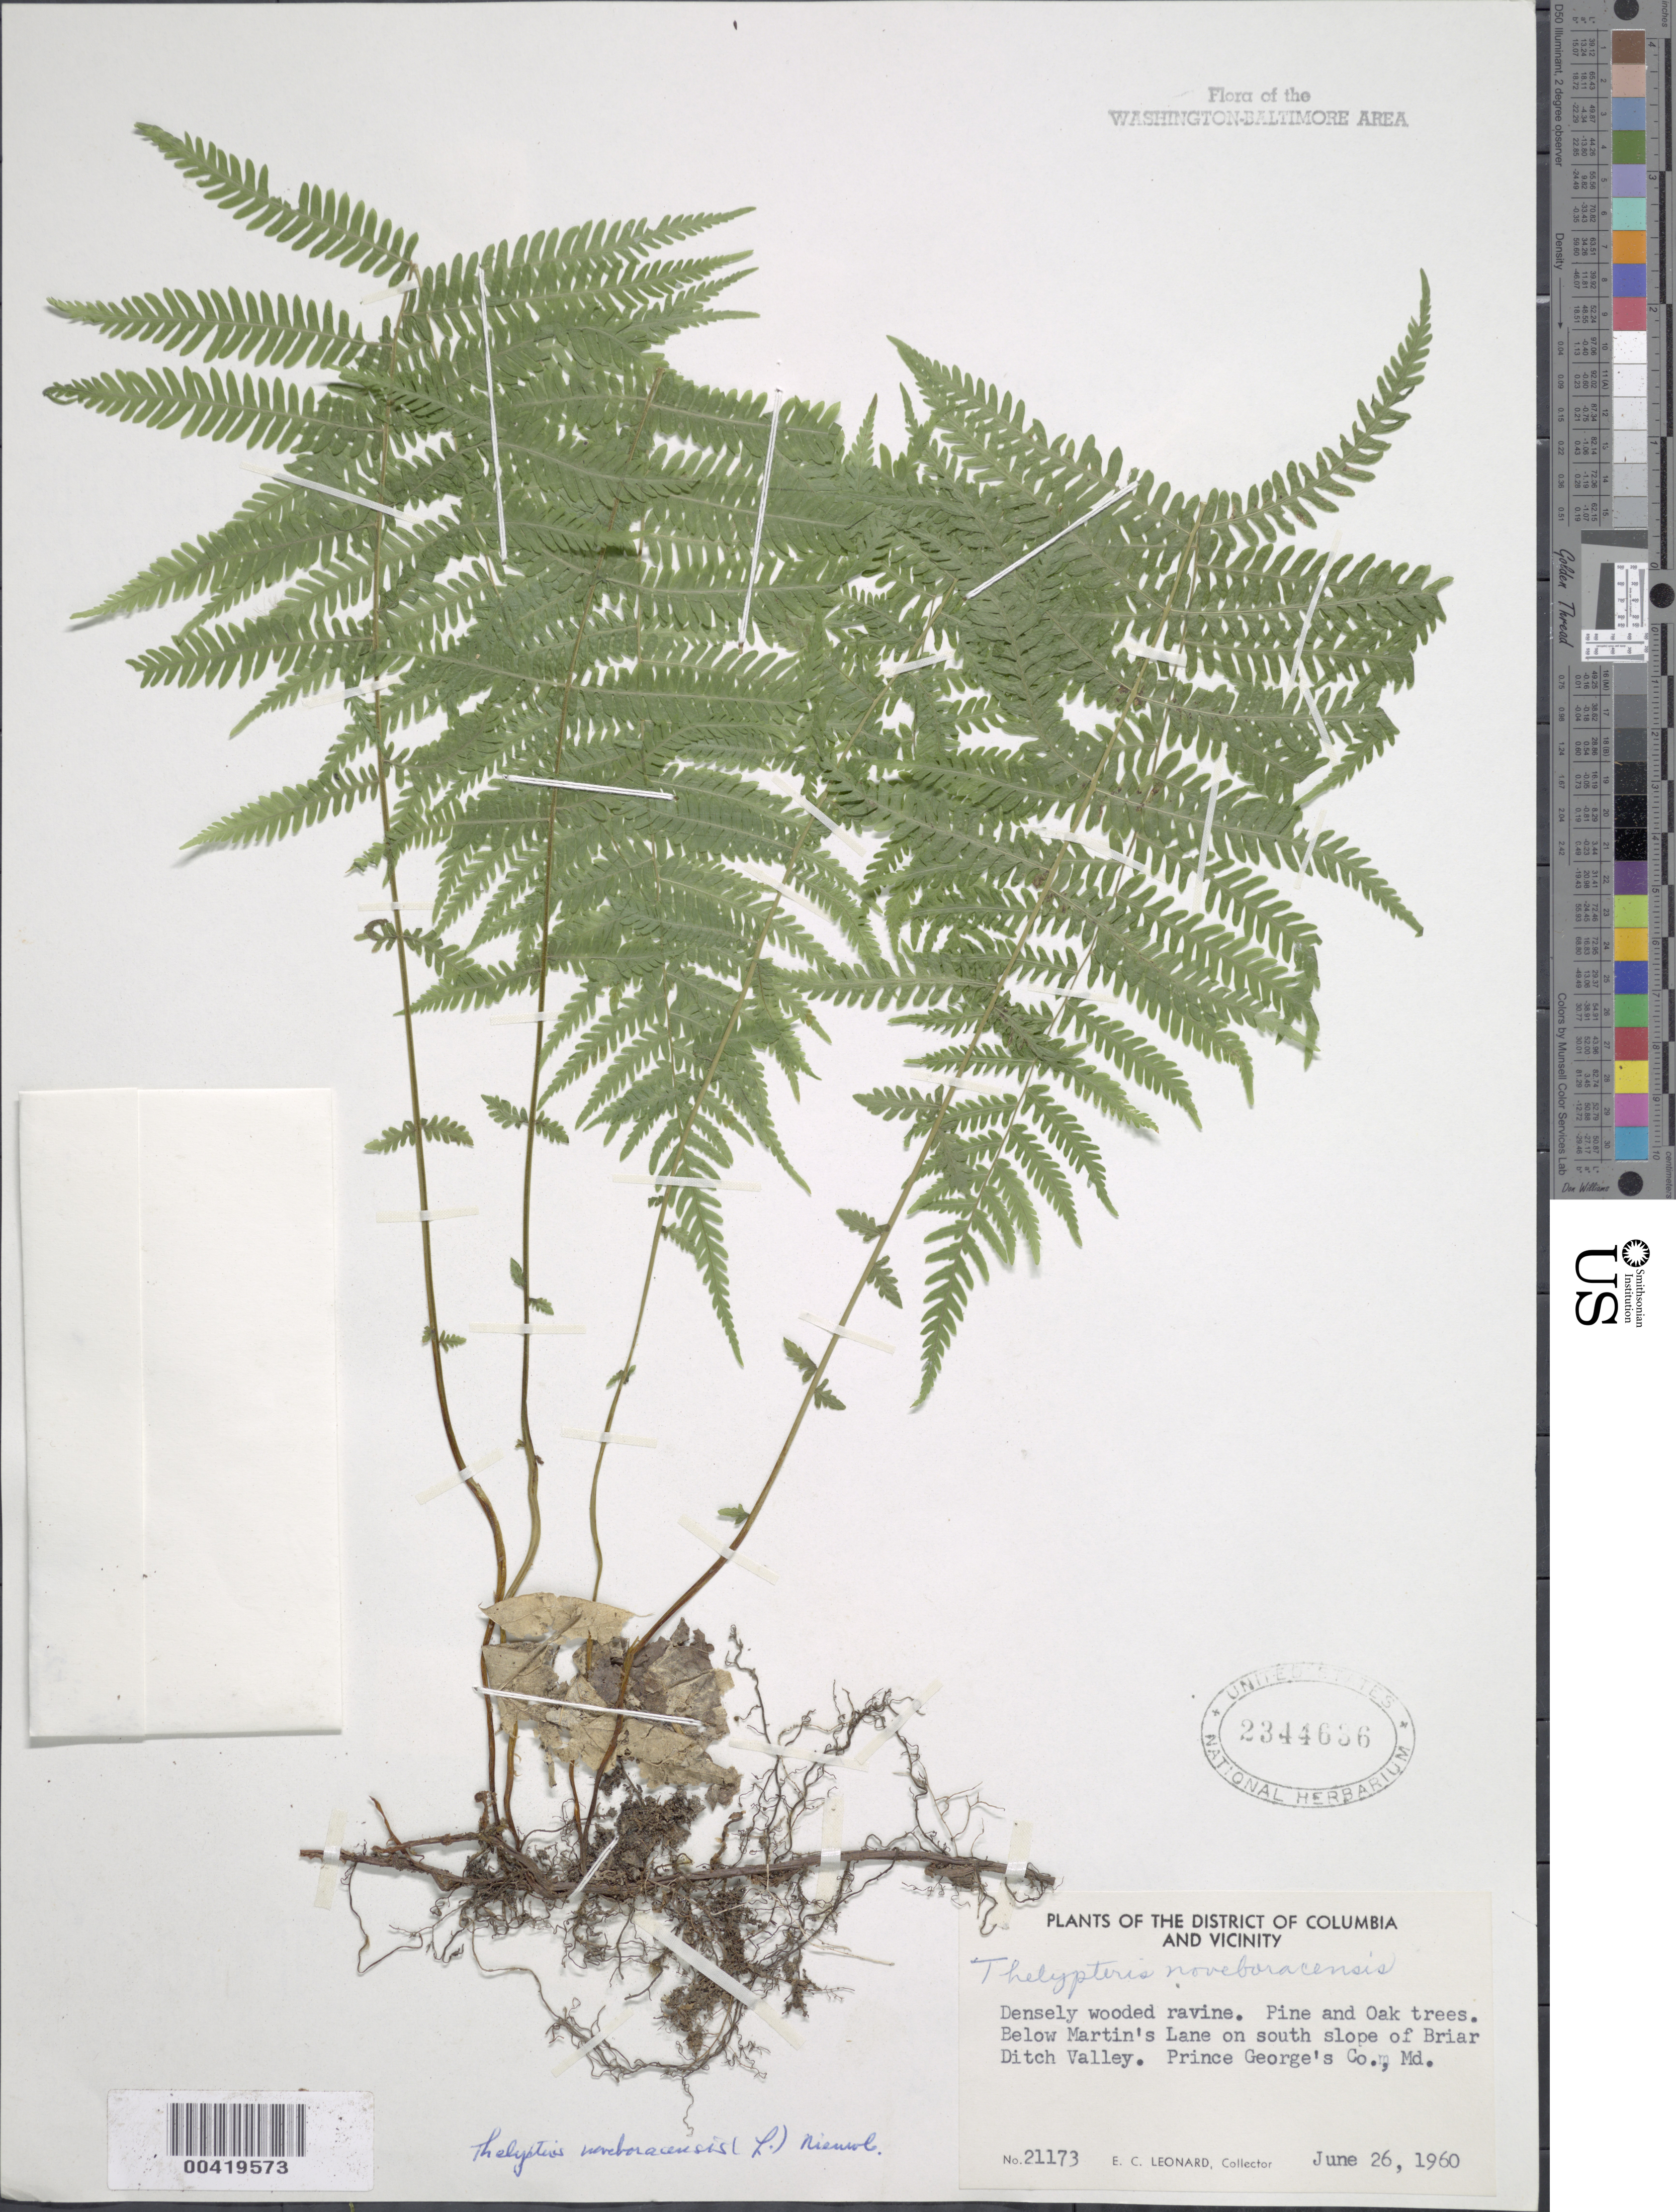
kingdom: Plantae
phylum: Tracheophyta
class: Polypodiopsida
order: Polypodiales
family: Thelypteridaceae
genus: Parathelypteris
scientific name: Parathelypteris noveboracensis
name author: (L.) Ching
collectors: E. C. Leonard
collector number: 21173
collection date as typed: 26 Jun 1960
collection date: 1960-06-26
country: United States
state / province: Maryland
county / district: Prince George's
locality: Briar Ditch below Martins Lane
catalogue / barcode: US 2344636